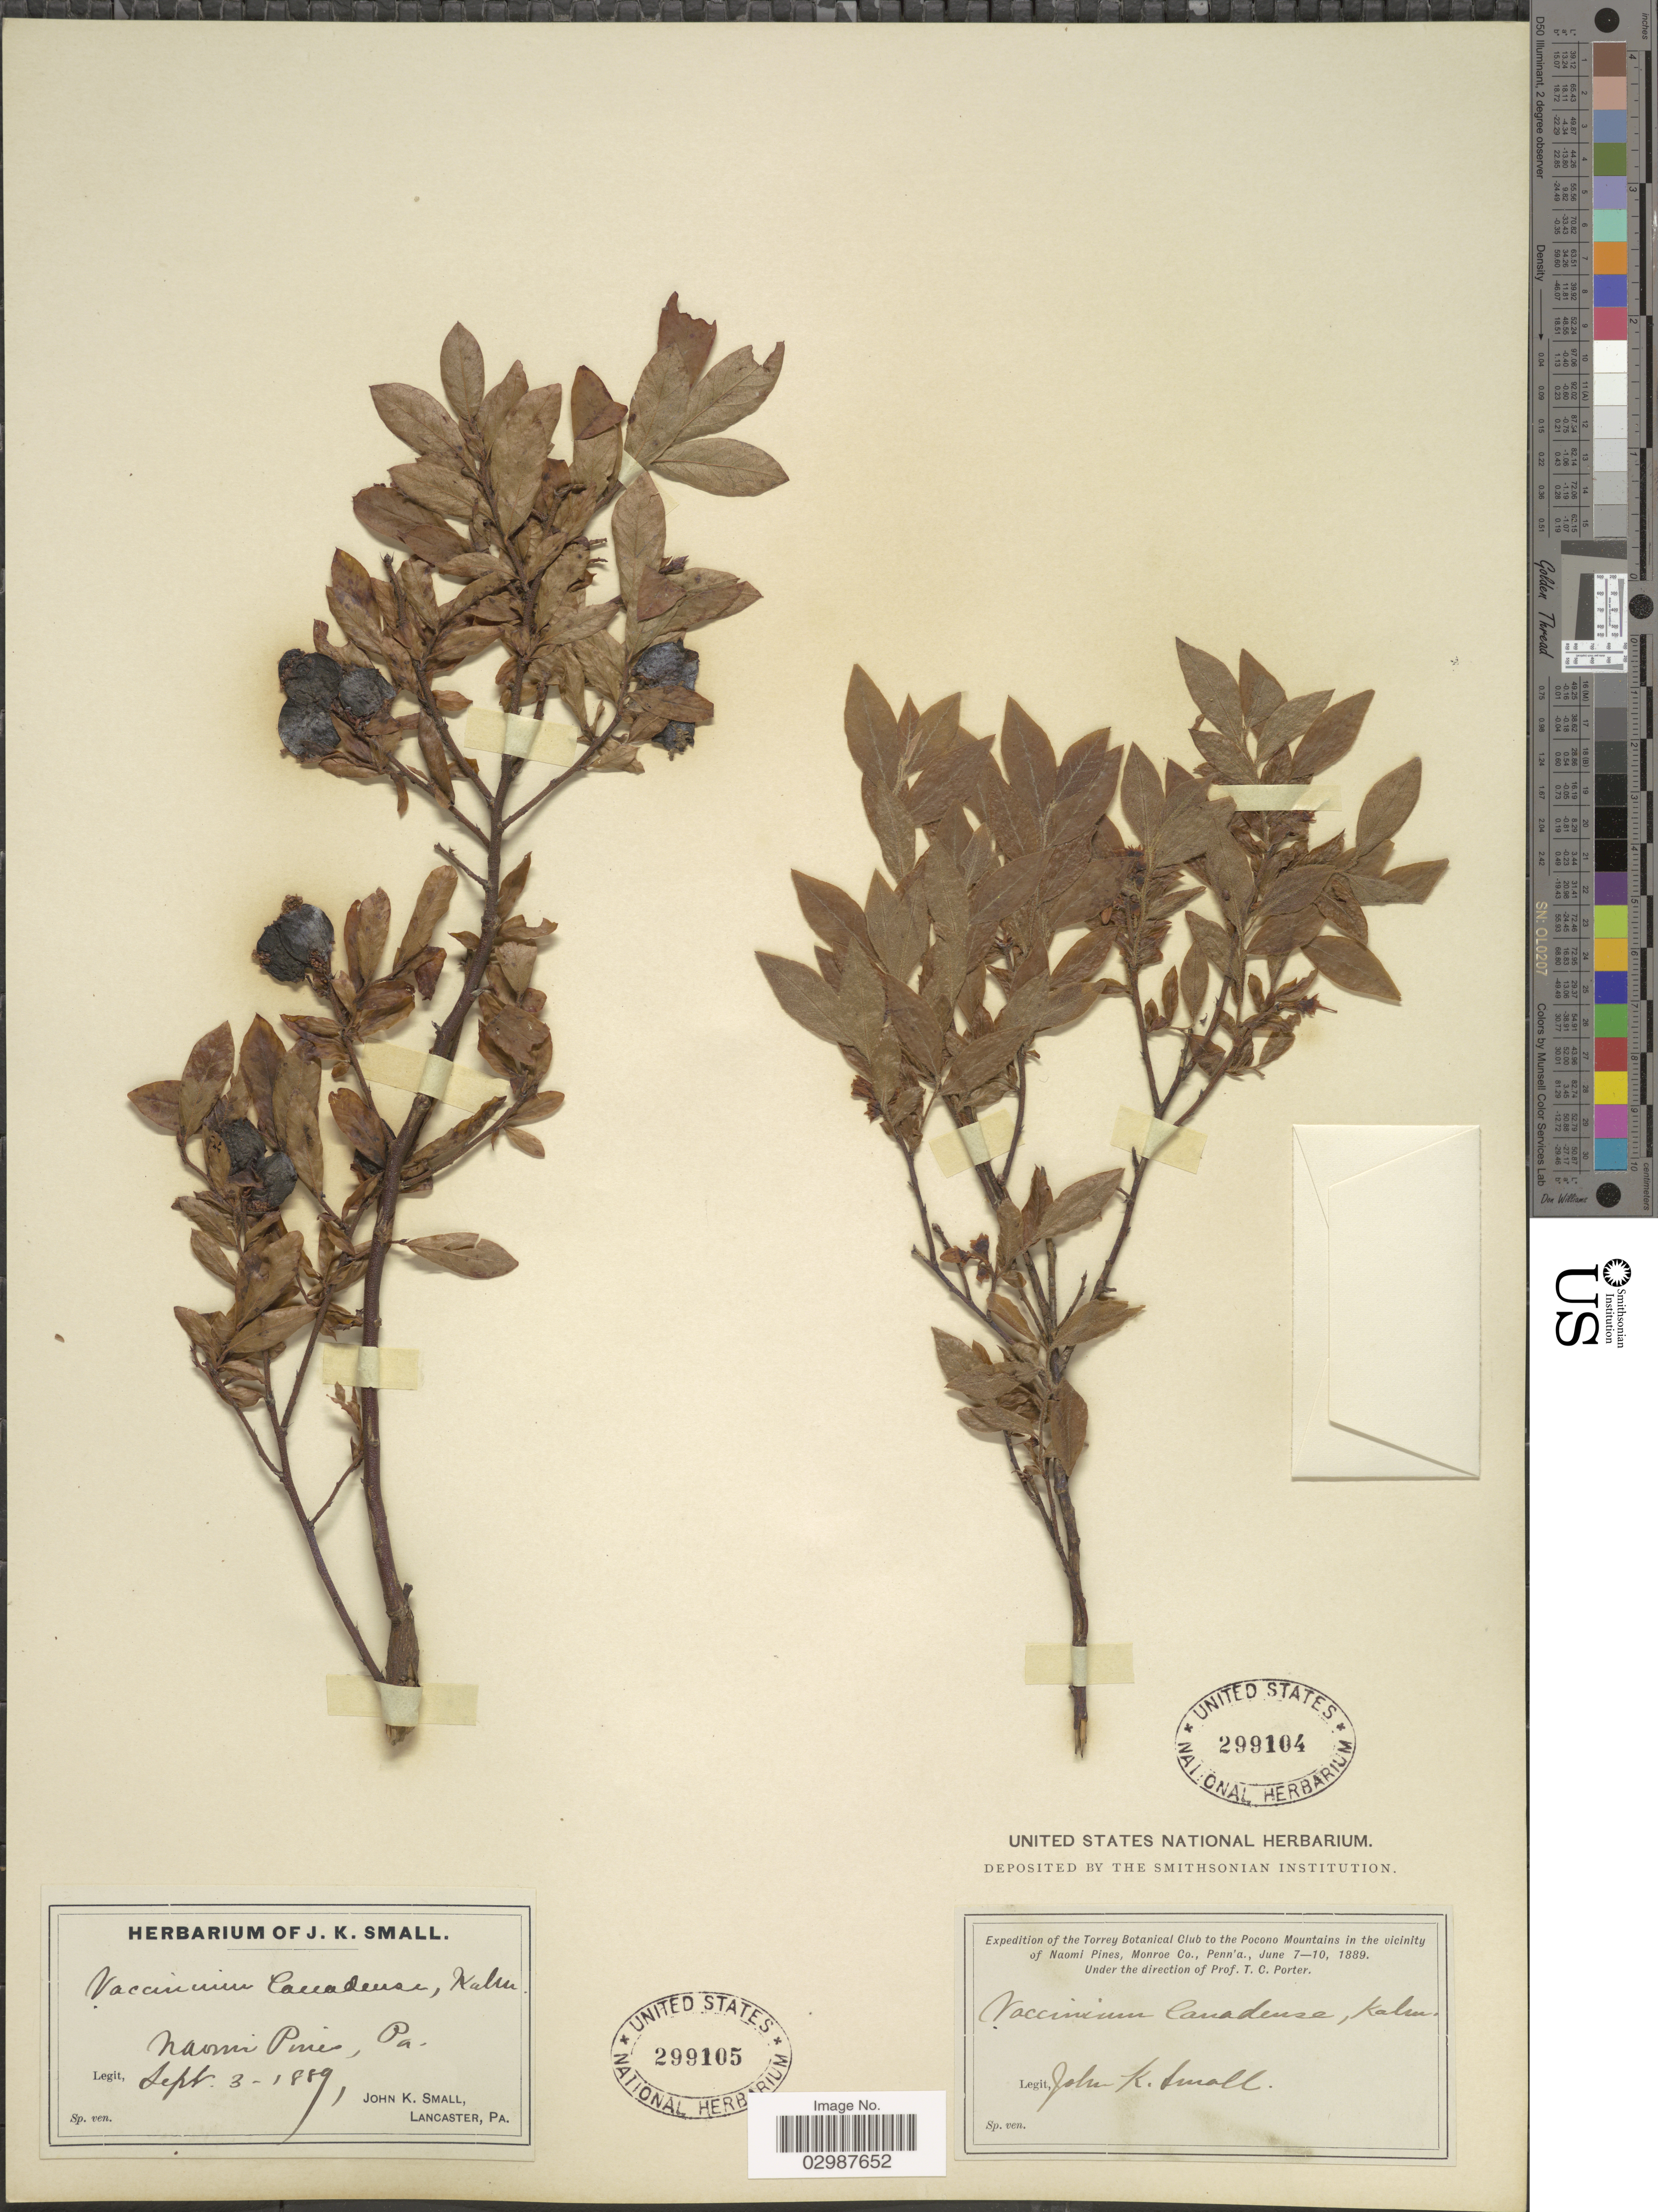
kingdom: Plantae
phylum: Tracheophyta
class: Magnoliopsida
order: Ericales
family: Ericaceae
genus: Vaccinium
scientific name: Vaccinium canadense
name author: Kalm ex Richardson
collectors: J. K. Small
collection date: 1889-09-03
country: United States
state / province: Pennsylvania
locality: Naomi Pines.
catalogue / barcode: US 299105-2